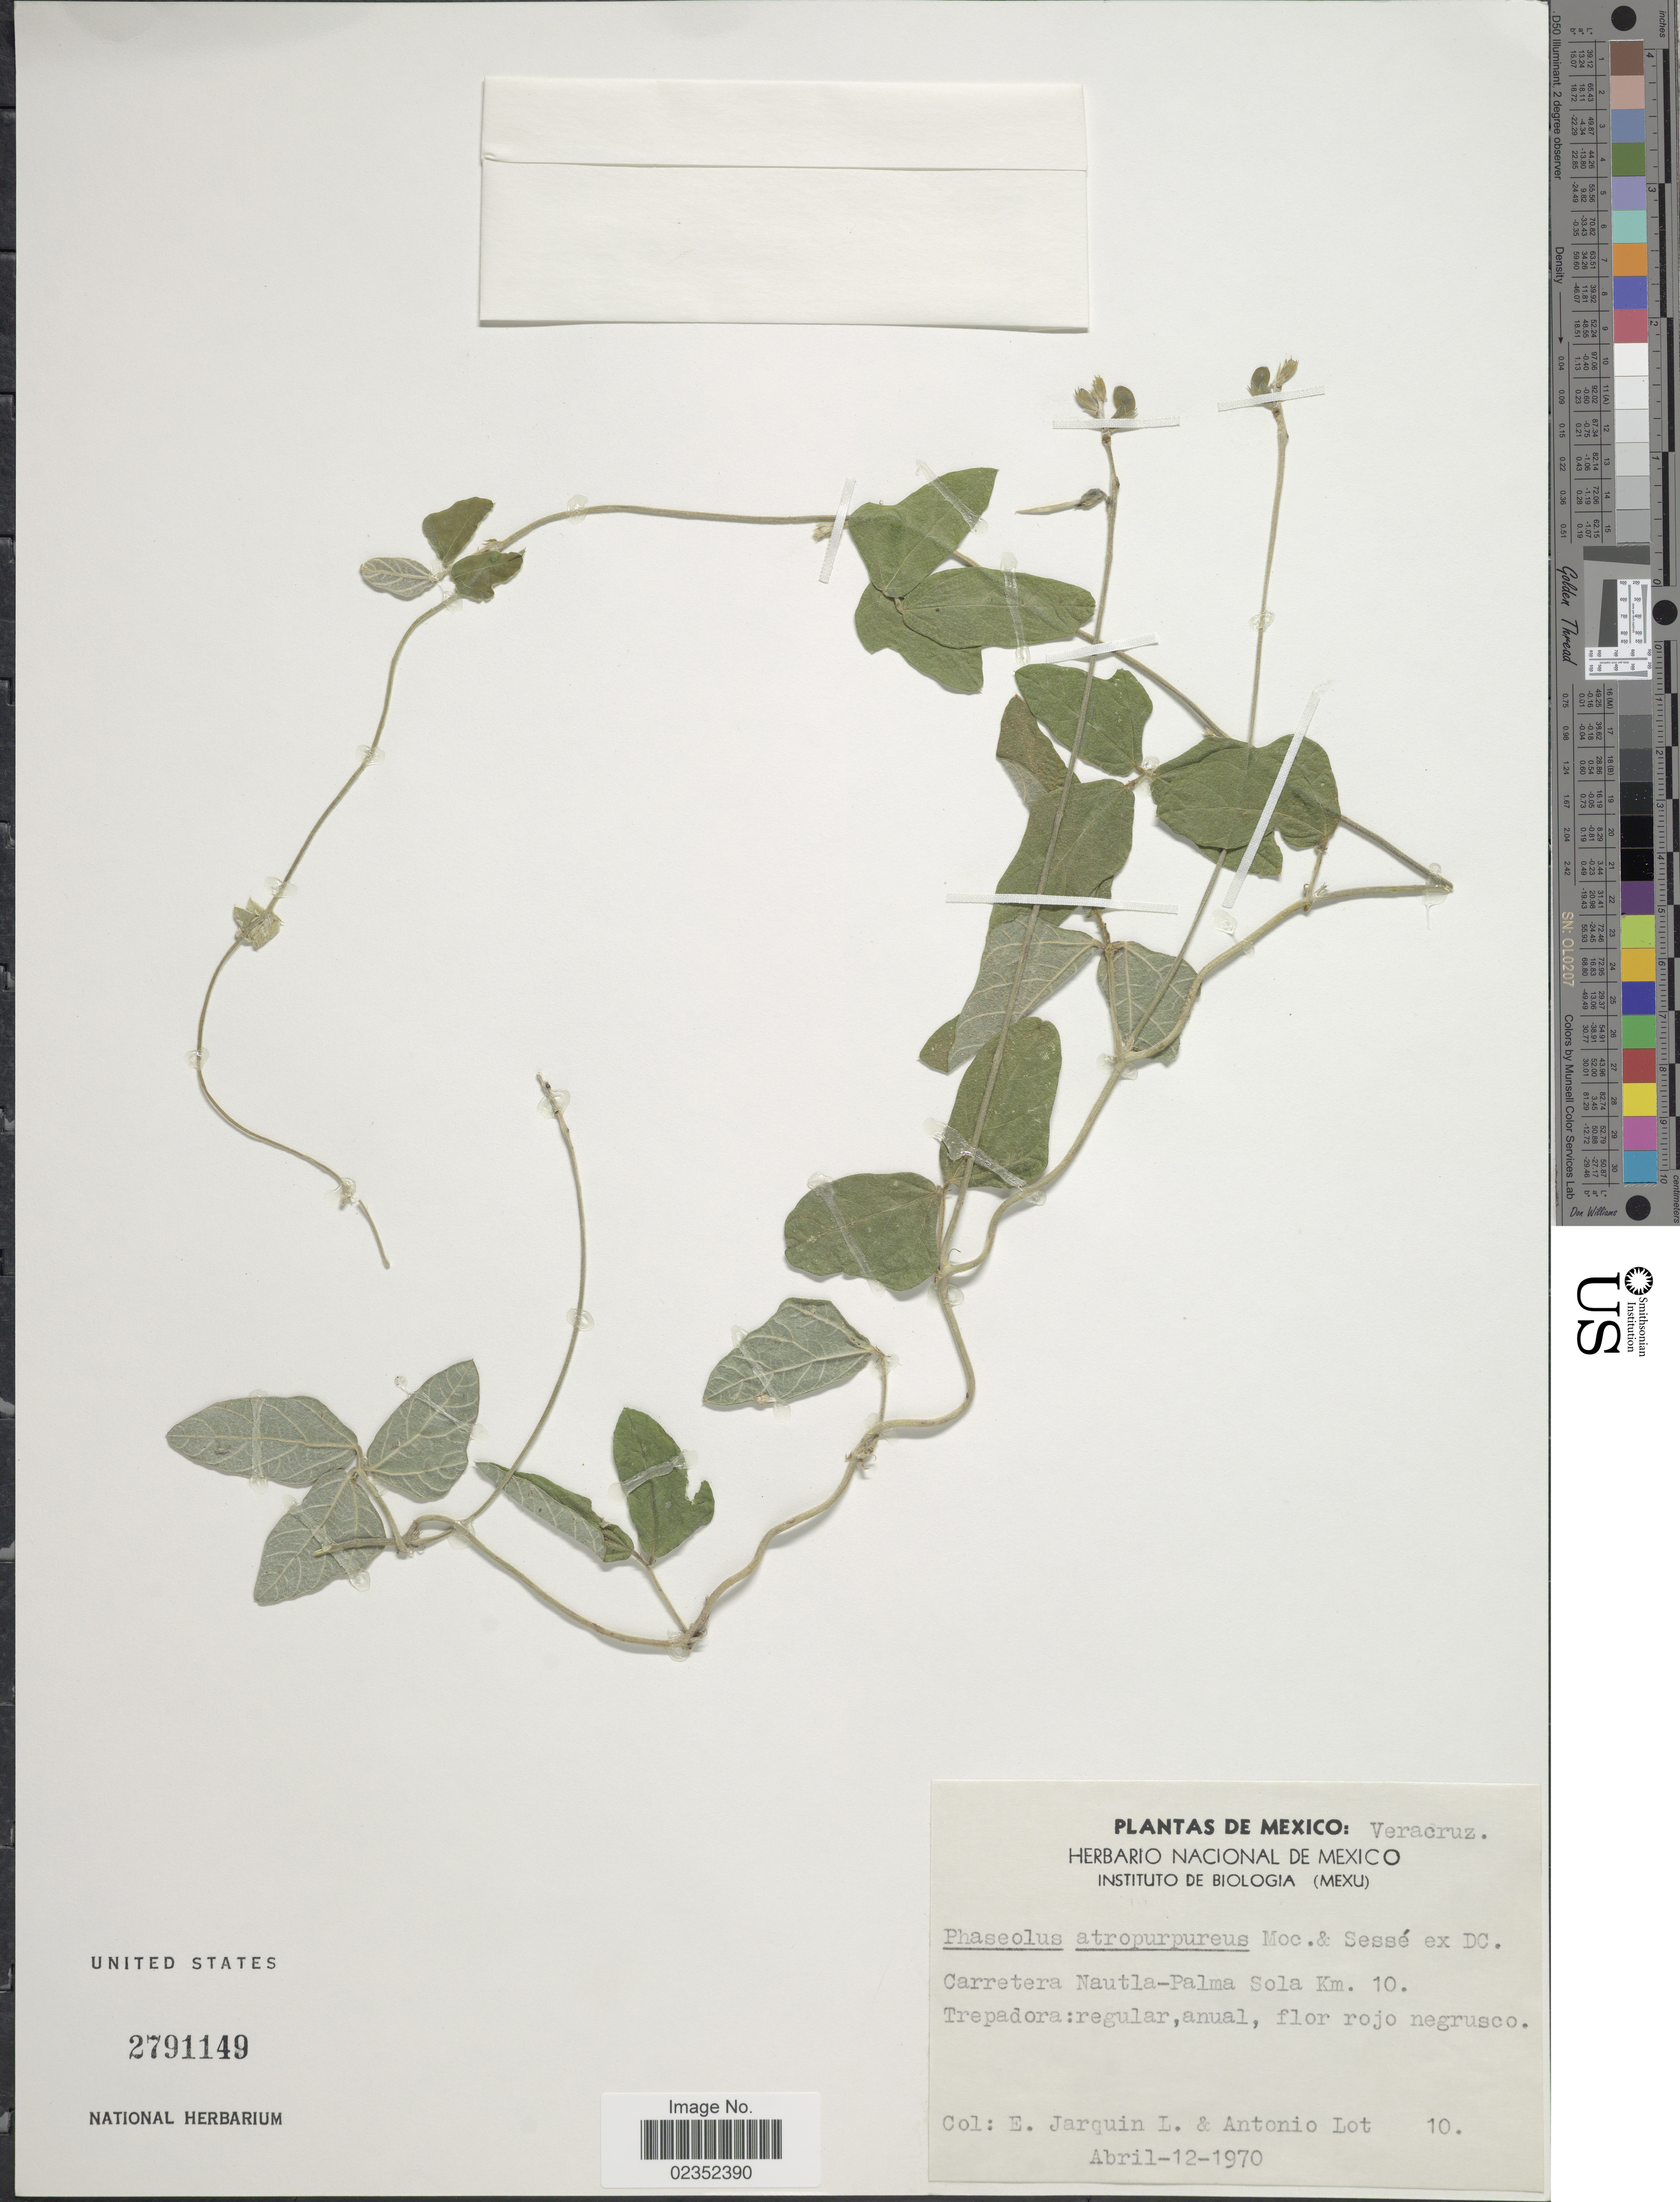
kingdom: Plantae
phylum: Tracheophyta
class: Magnoliopsida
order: Fabales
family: Fabaceae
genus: Macroptilium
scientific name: Macroptilium atropurpureum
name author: (DC.) Urb.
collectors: E. Jarquin L. & Lot, A.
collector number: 10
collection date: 1970-04-12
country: Mexico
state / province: Veracruz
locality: Veracruz. Carretera Nautla-Palma Sola Km. 10.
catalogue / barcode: US 2791149